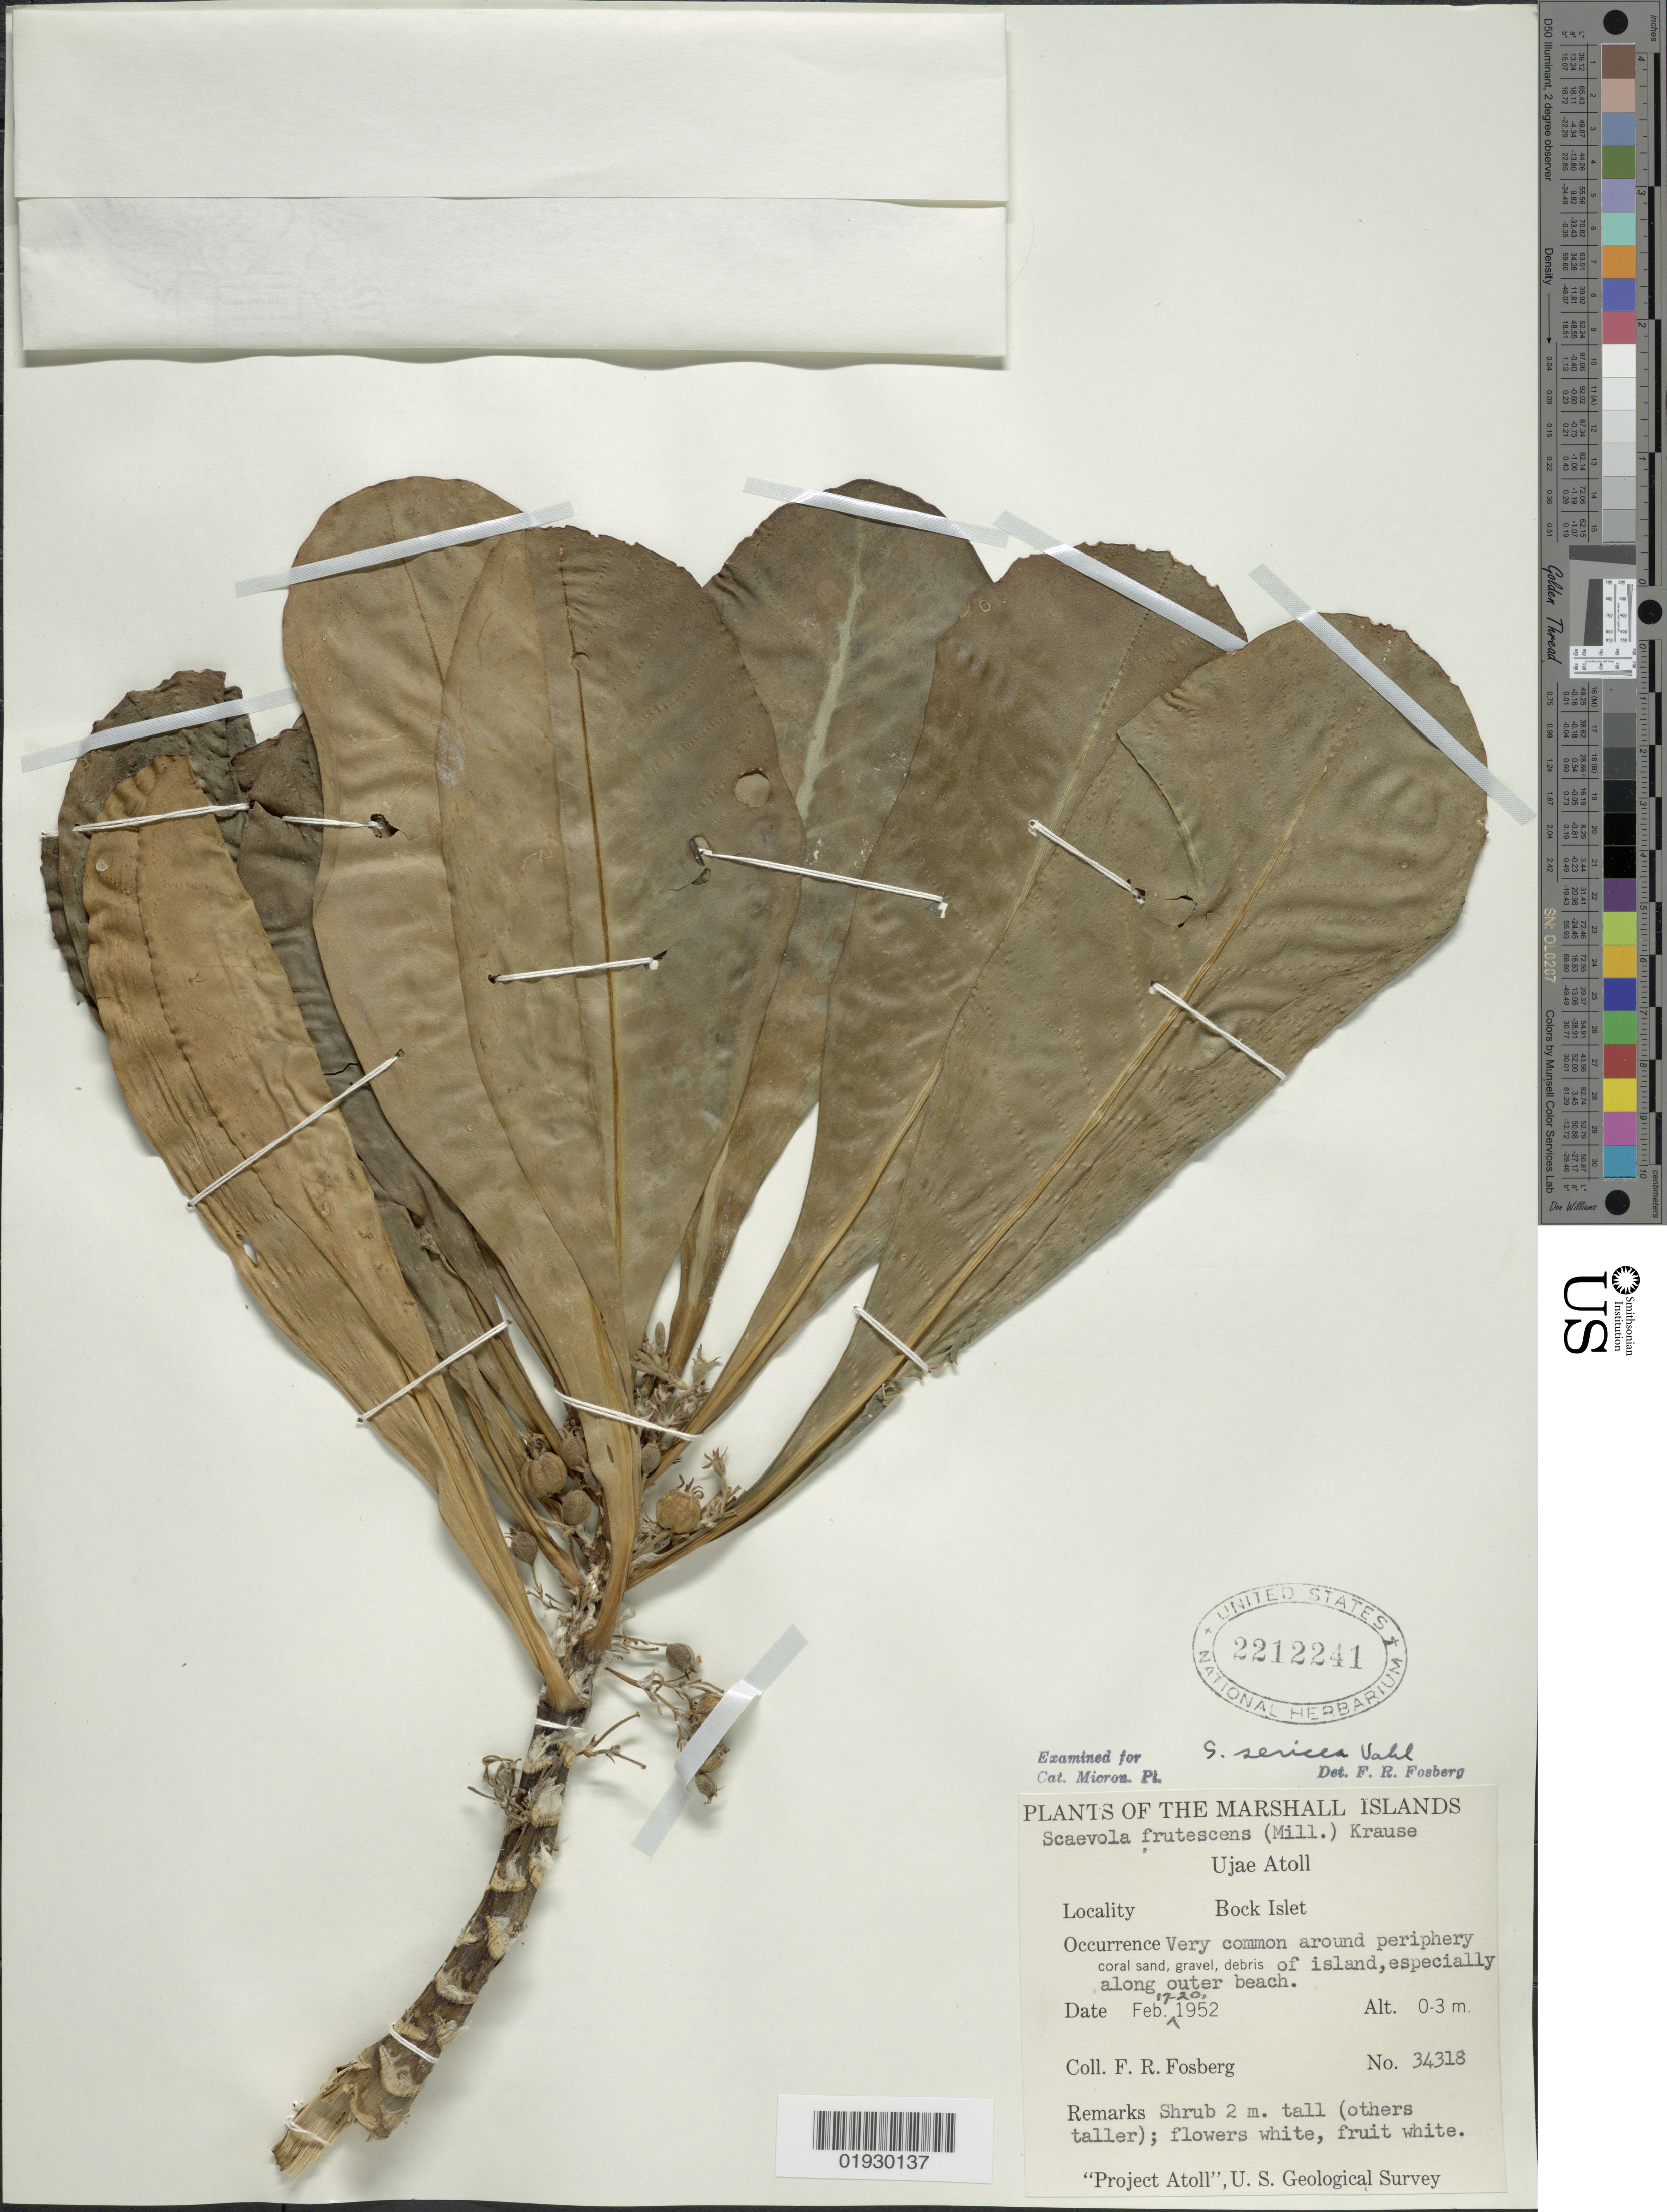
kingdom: Plantae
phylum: Tracheophyta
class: Magnoliopsida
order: Asterales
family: Goodeniaceae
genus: Scaevola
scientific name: Scaevola taccada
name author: (Gaertn.) Roxb.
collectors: F. R. Fosberg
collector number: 34318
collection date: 1952-02-17/1952-02-20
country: Marshall Islands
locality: Ujae Atoll. Bock Islet.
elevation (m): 0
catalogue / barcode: US 2212241